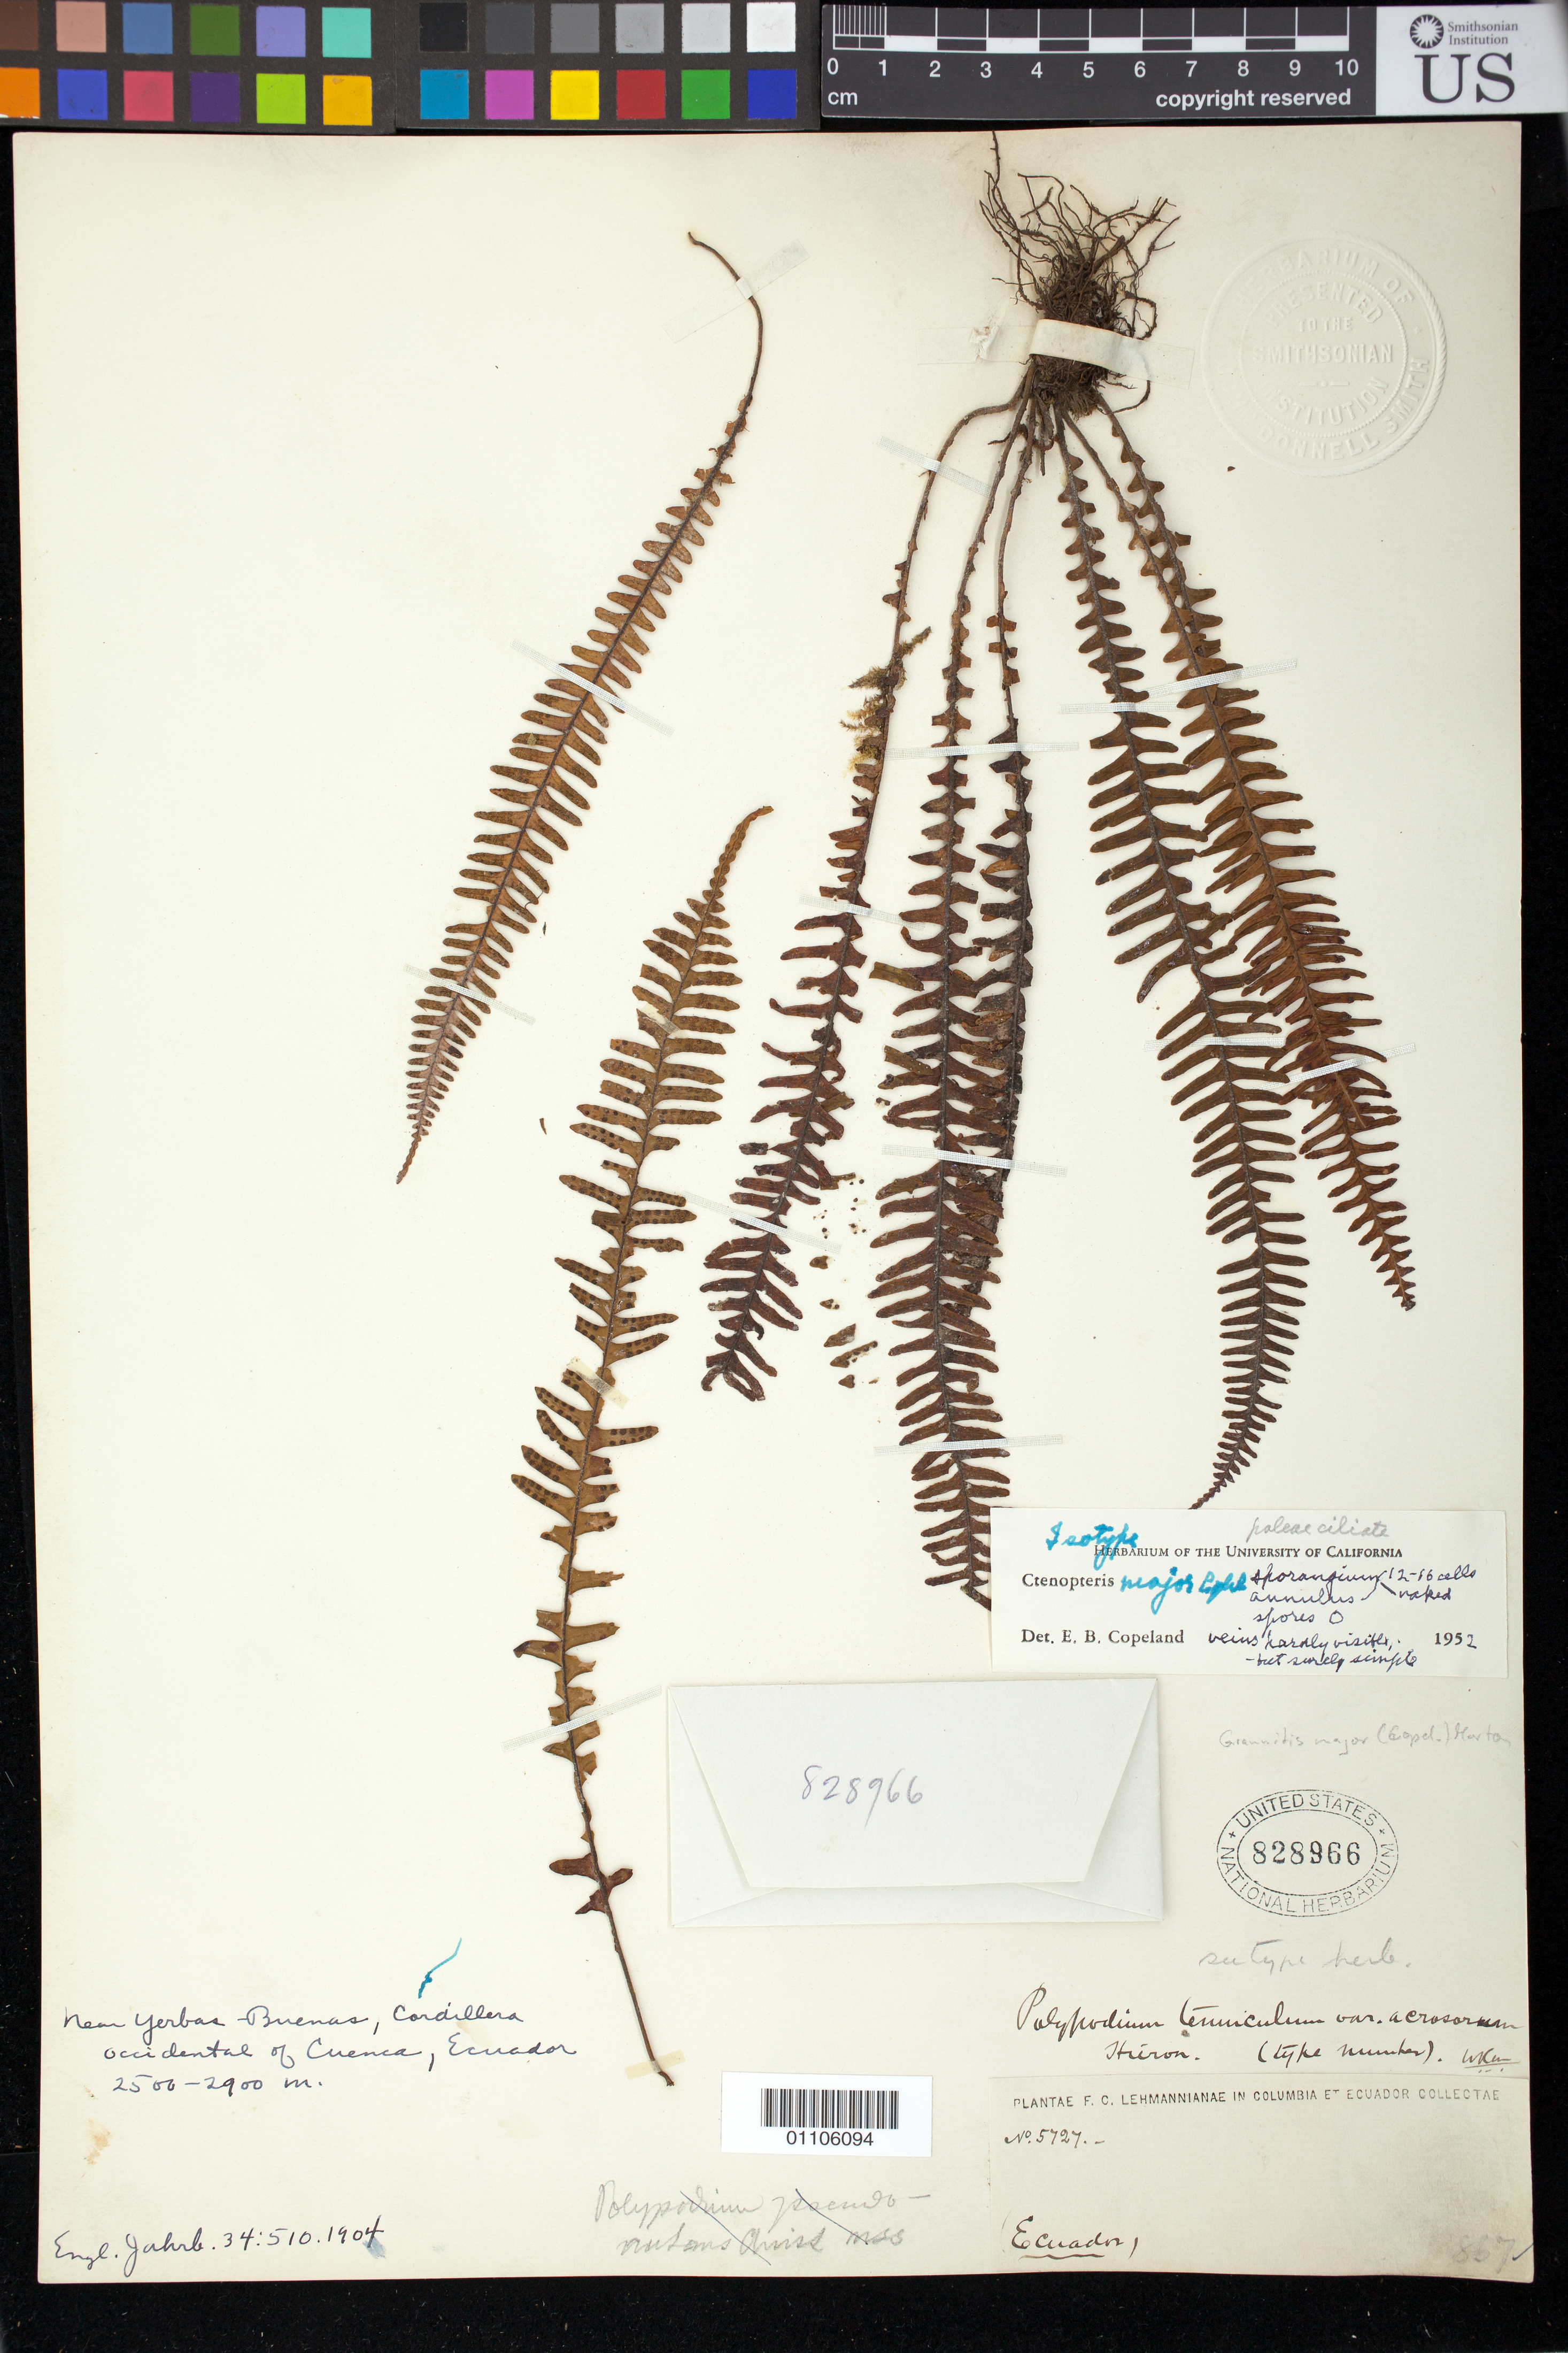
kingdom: Plantae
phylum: Tracheophyta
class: Polypodiopsida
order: Polypodiales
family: Polypodiaceae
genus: Polypodium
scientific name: Polypodium tenuiculum var. acrosora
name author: Hieron.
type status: Isotype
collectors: F. C. Lehmann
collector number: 5727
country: Ecuador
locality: Around Yerbabuenas, western slopes of the West Andes of Cuenca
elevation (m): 2500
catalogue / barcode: US 828966